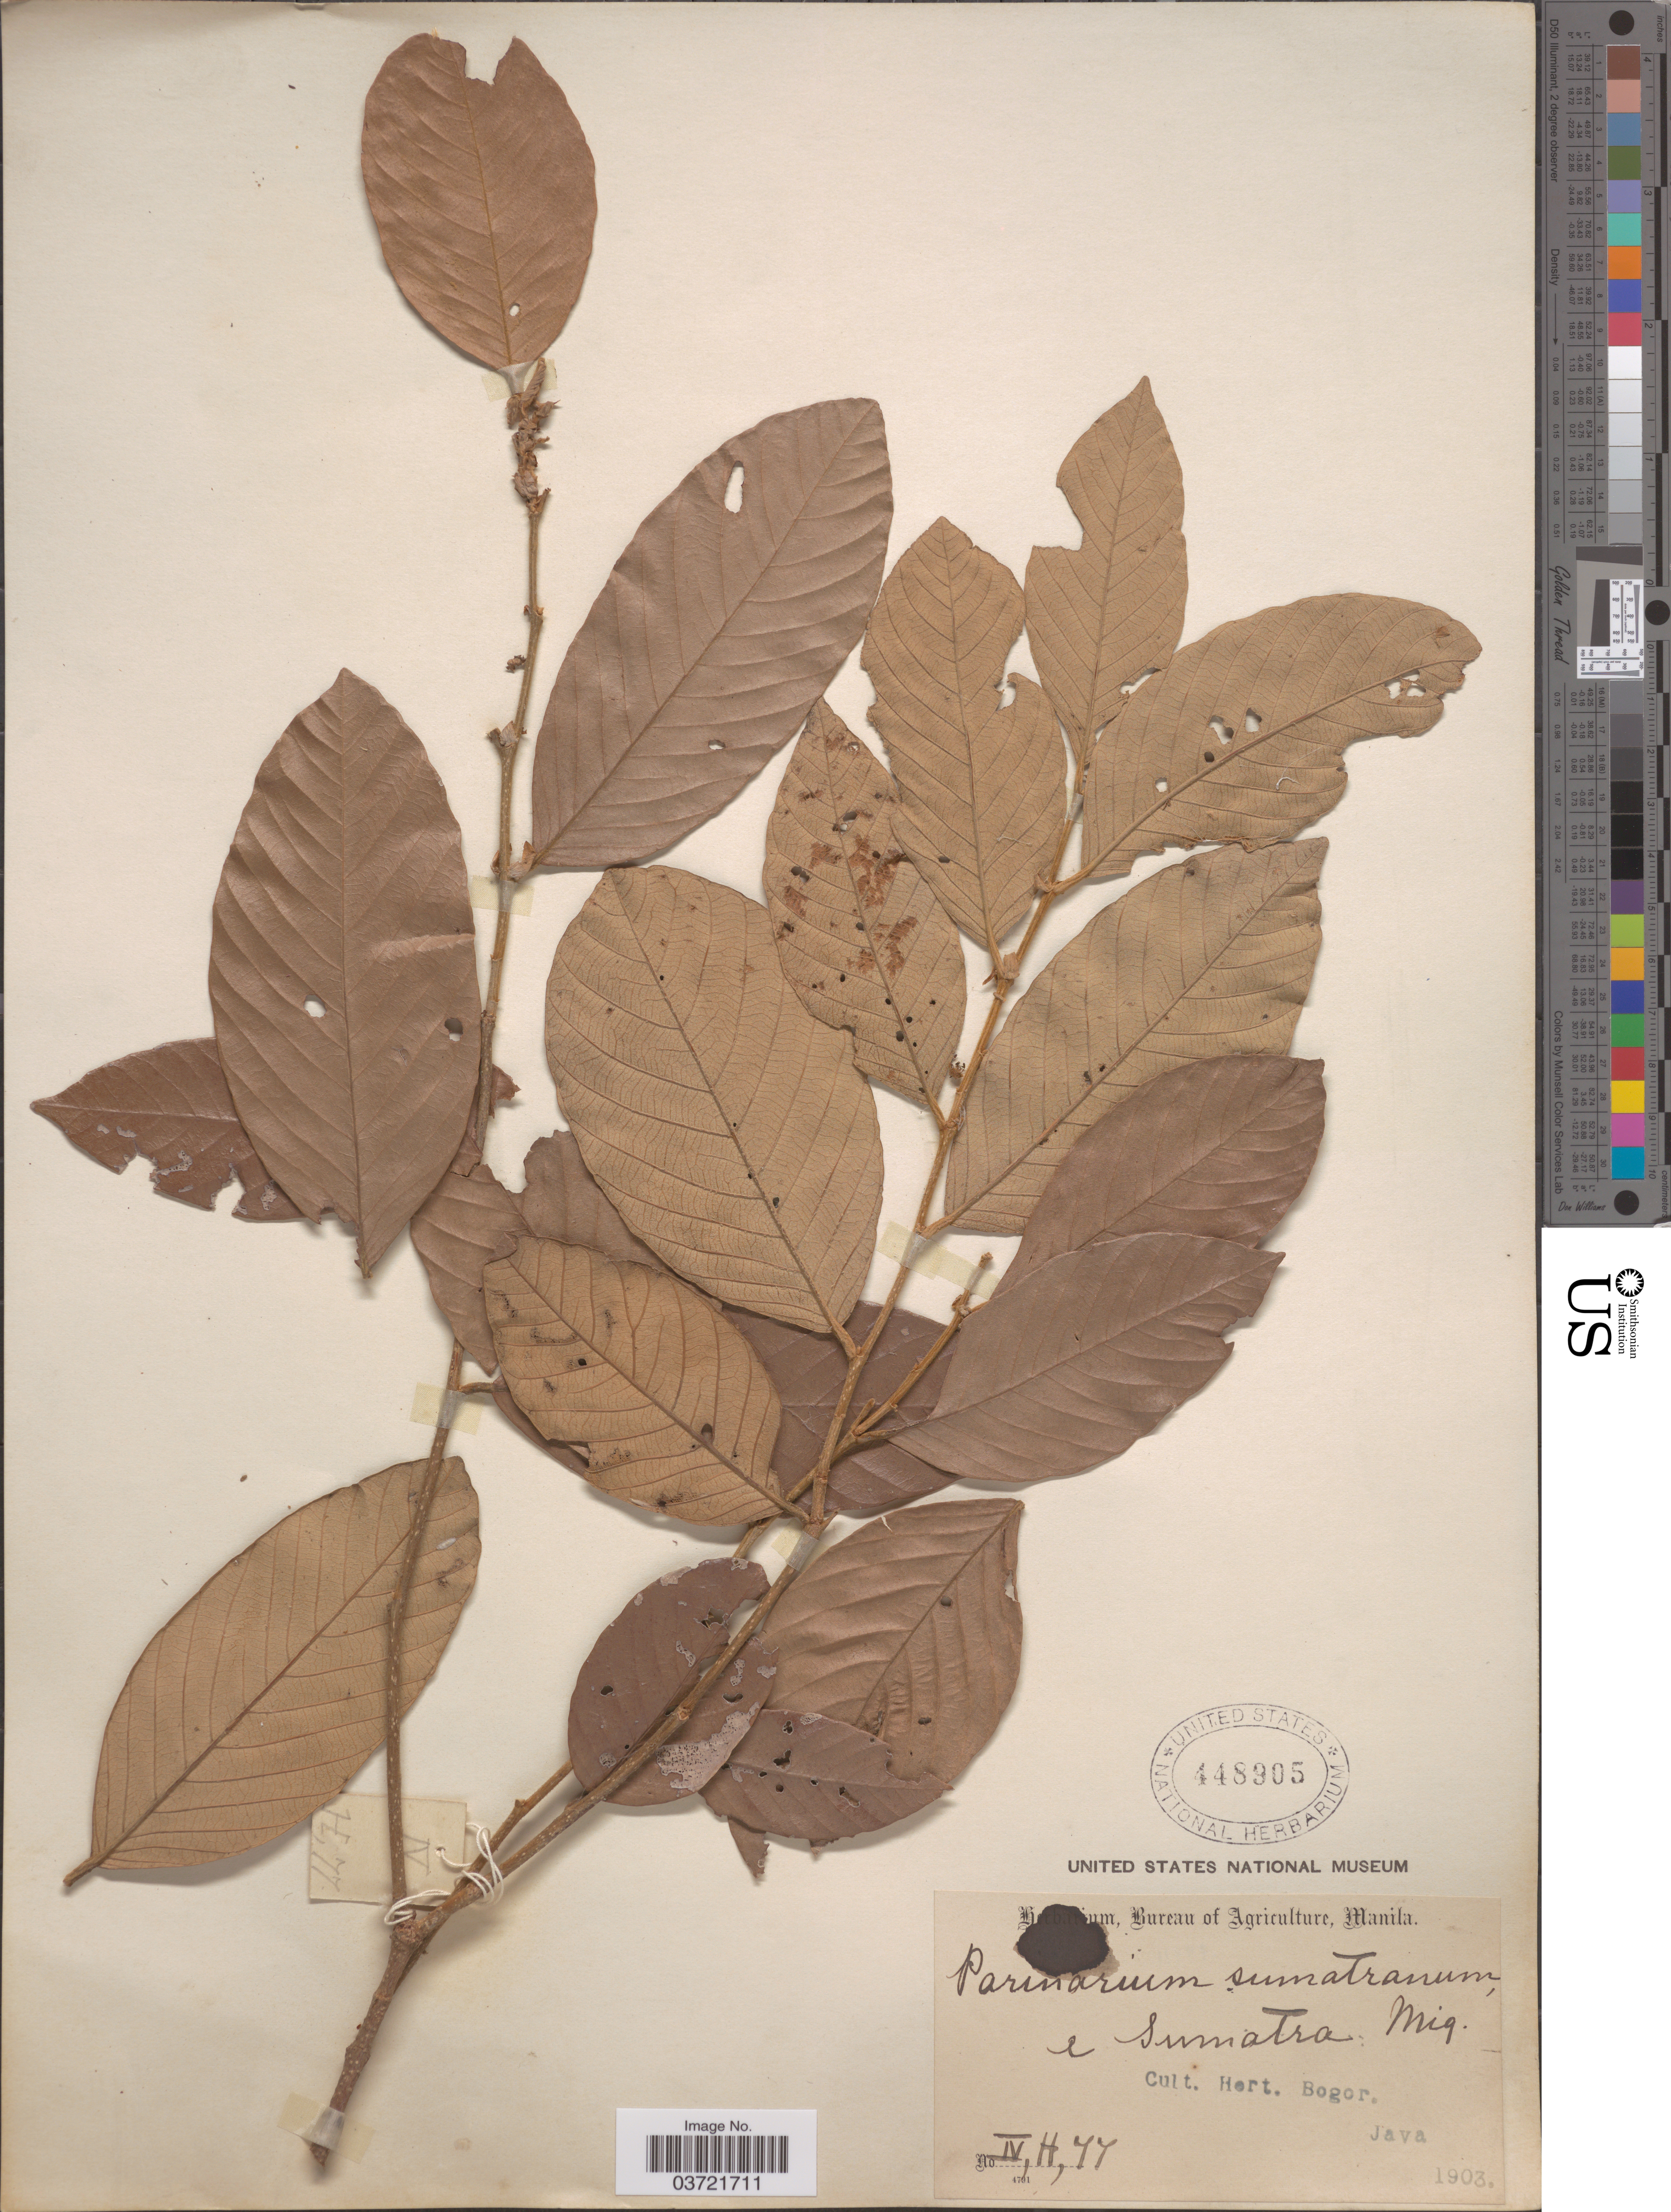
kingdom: Plantae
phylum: Tracheophyta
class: Magnoliopsida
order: Malpighiales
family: Chrysobalanaceae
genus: Parinari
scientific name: Parinari sumatrana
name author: Benth.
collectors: Ex herb. Bureau of Agriculture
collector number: IV,H,77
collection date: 1903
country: Indonesia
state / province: Java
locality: Cult. Hort. Bogor.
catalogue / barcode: US 448905